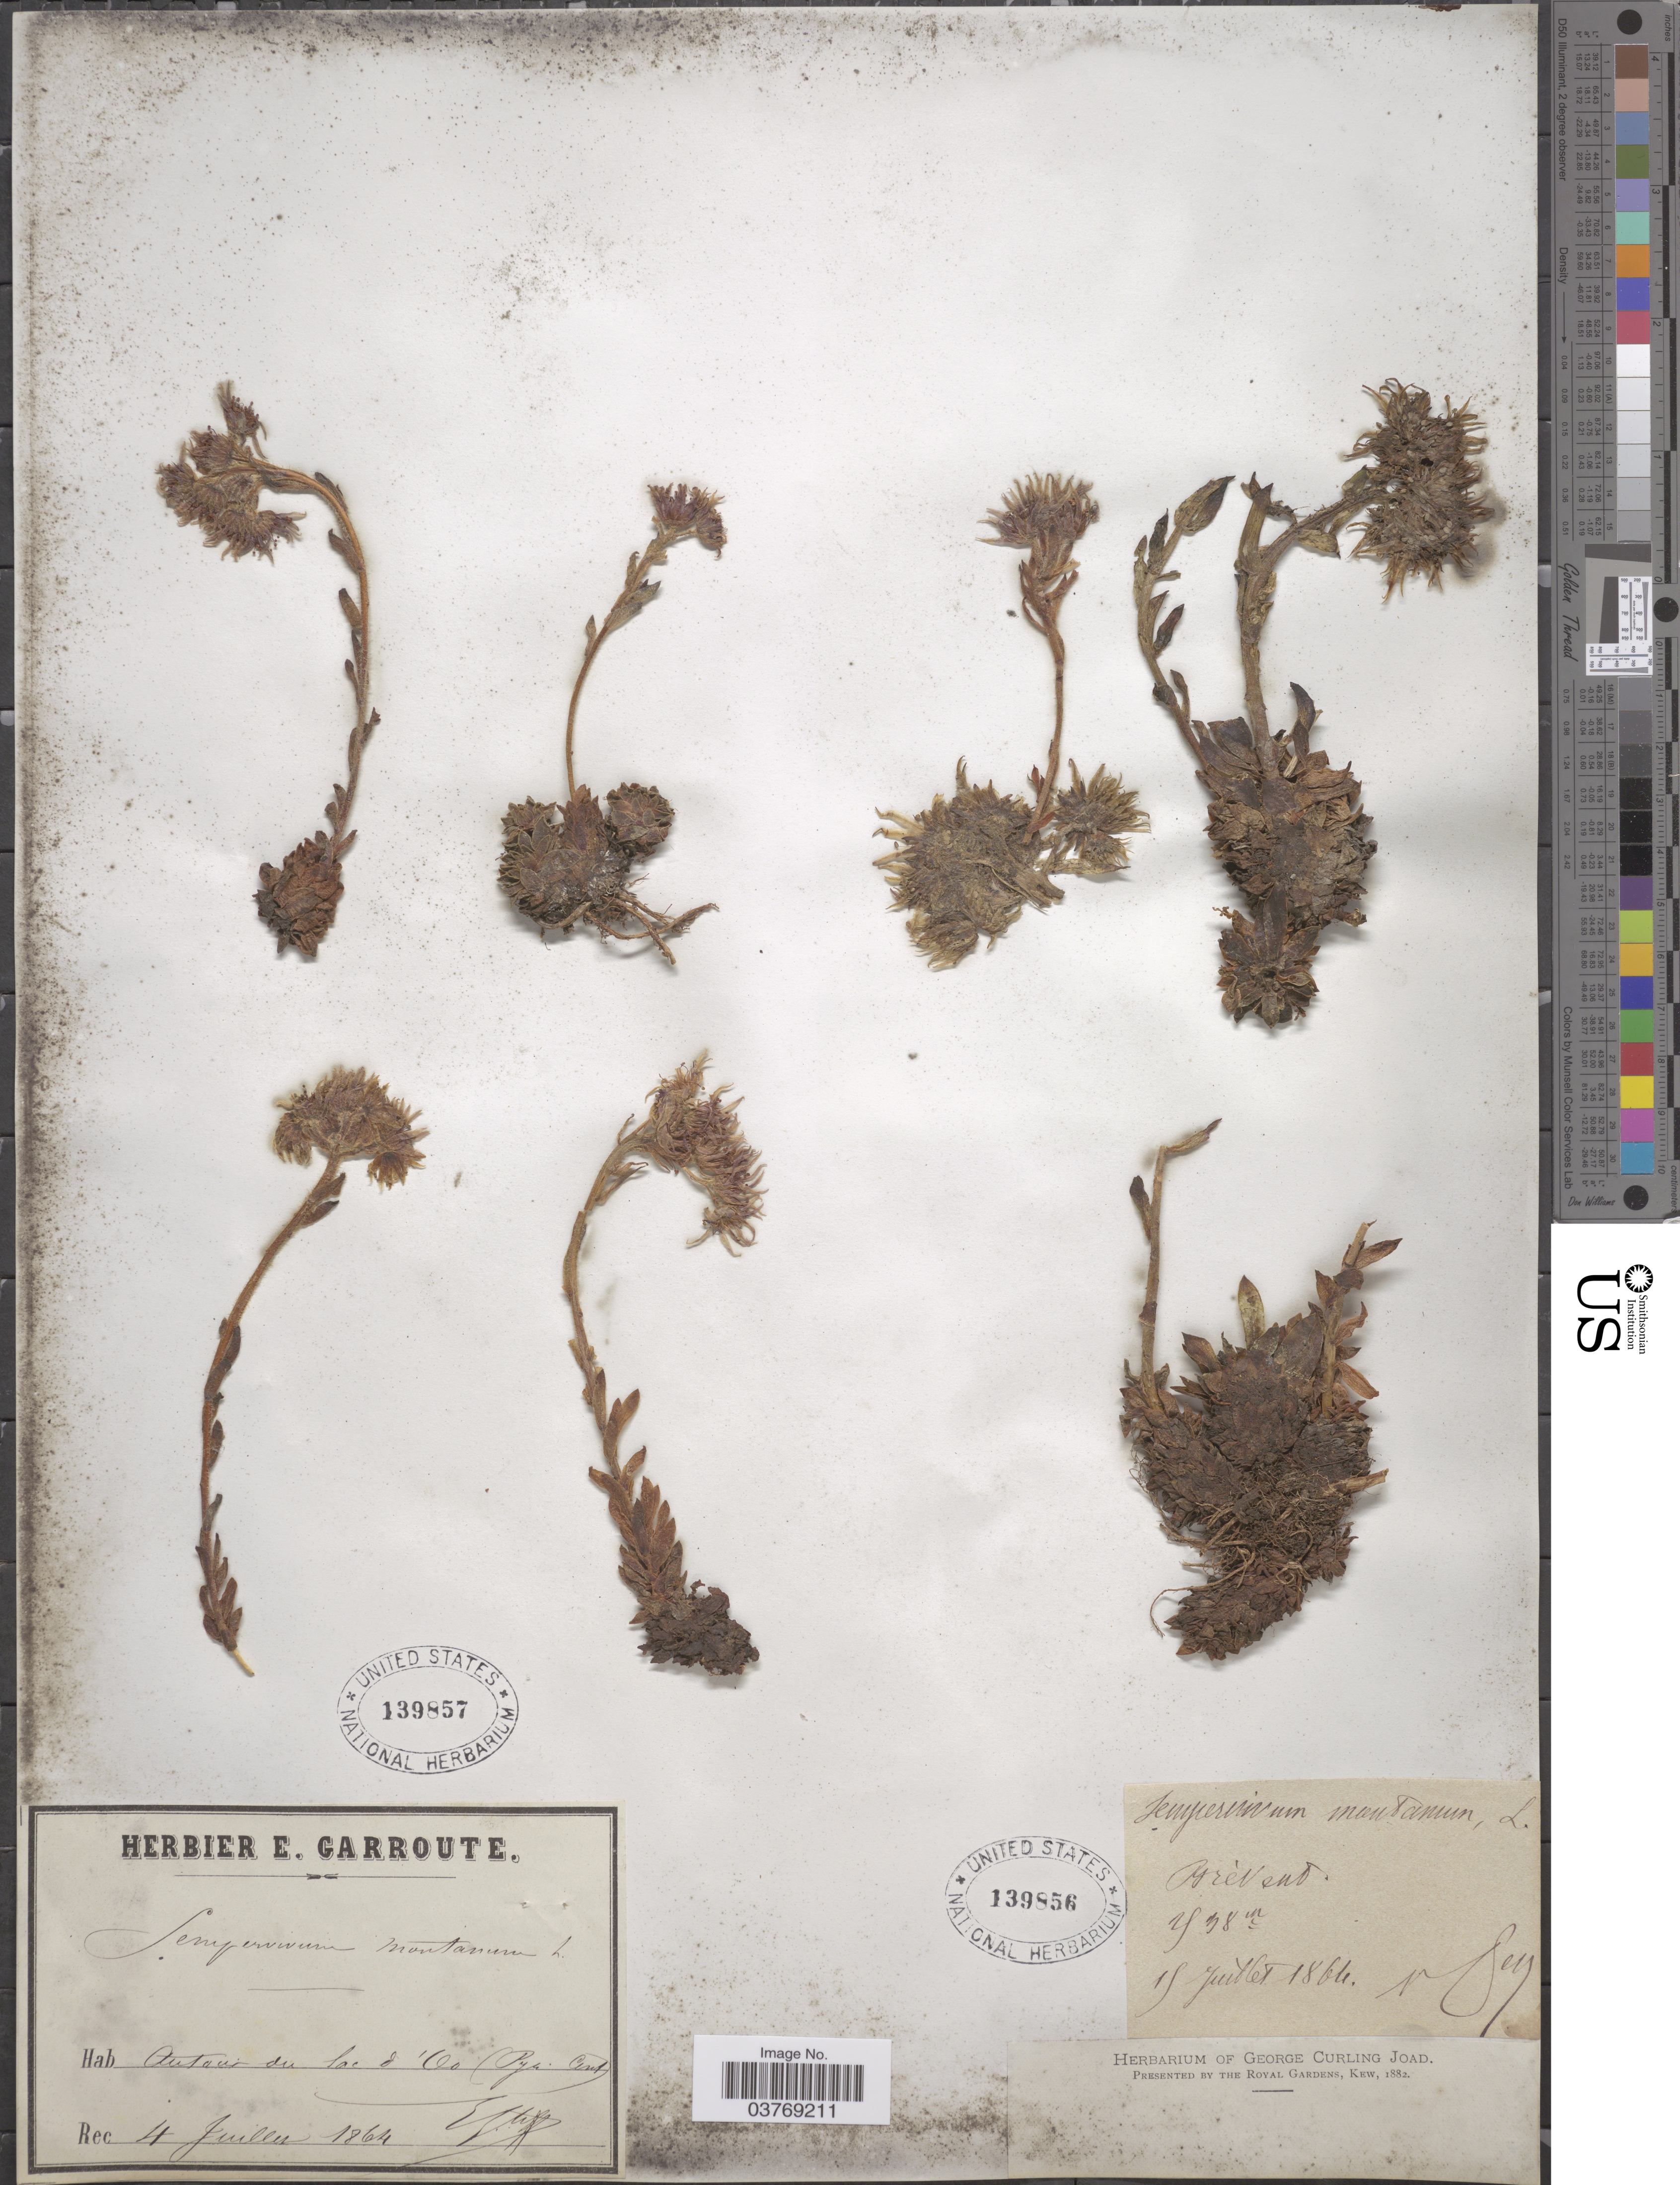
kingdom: Plantae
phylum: Tracheophyta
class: Magnoliopsida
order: Saxifragales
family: Crassulaceae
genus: Sempervivum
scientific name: Sempervivum montanum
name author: L.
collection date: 1864-07-15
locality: Pyrèvend*.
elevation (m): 2538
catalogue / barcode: US 139856-2